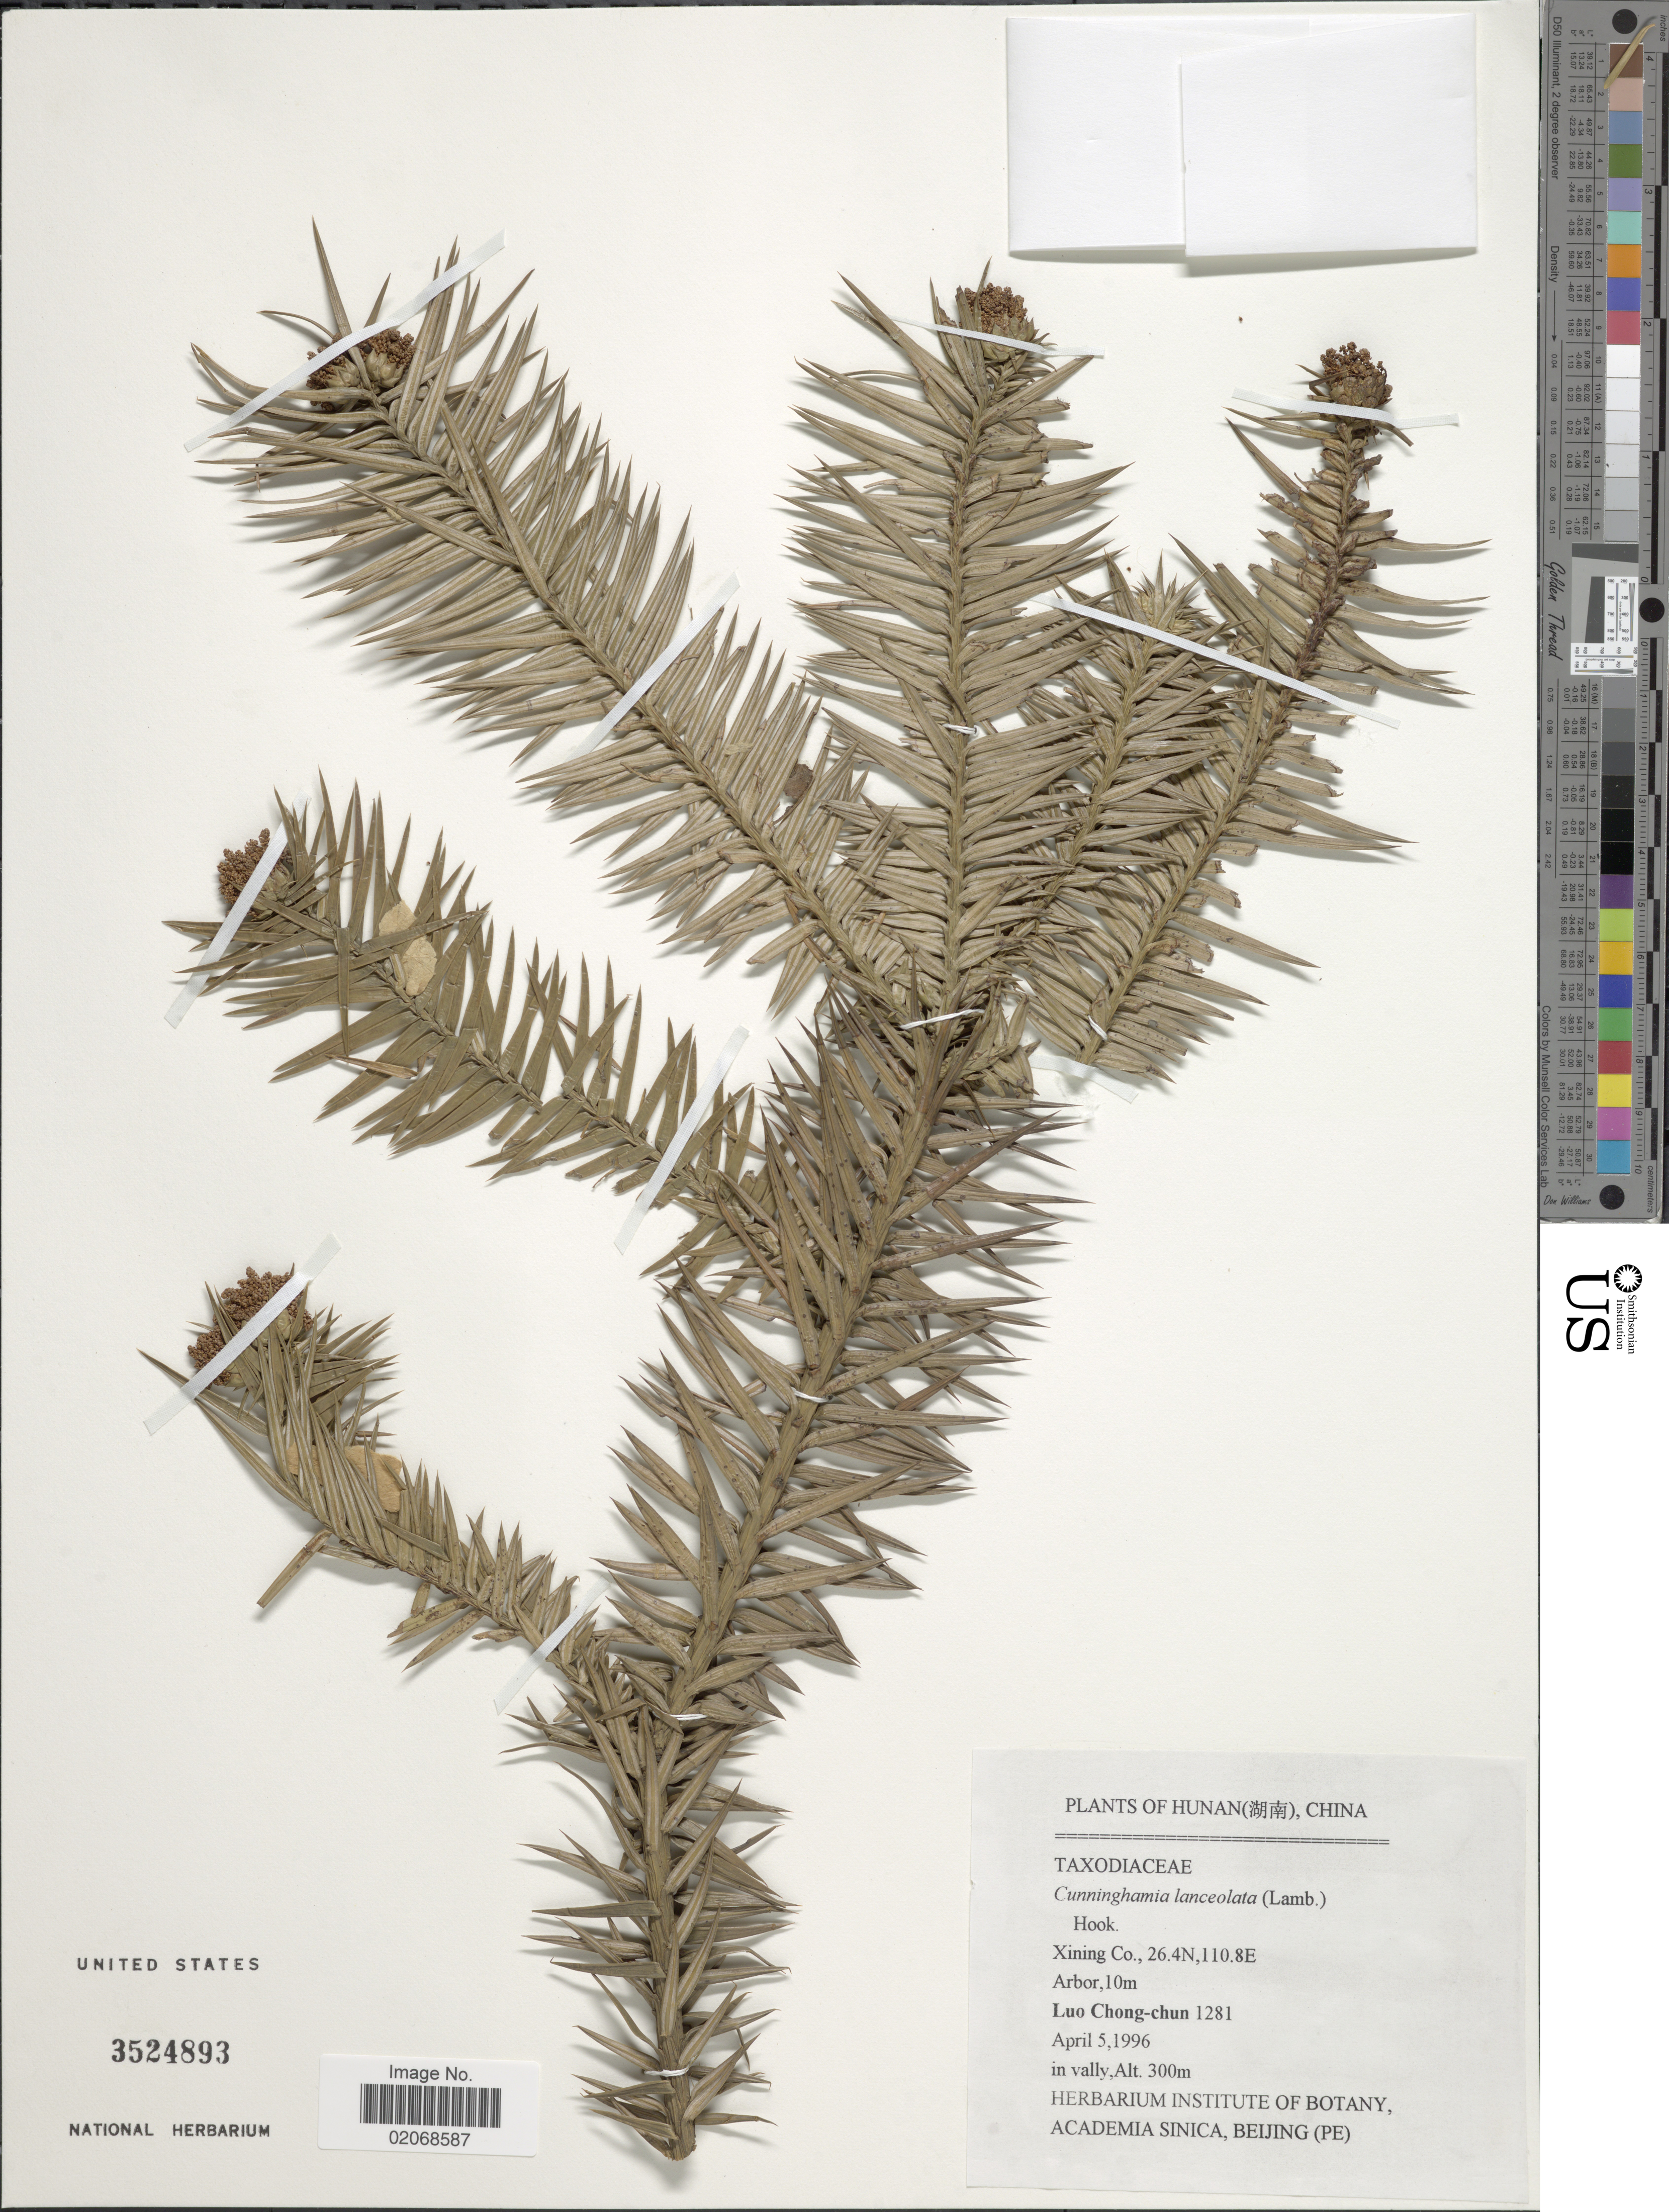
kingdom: Plantae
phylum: Tracheophyta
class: Pinopsida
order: Pinales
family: Cupressaceae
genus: Cunninghamia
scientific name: Cunninghamia lanceolata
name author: (Lamb.) Hook.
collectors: L. Chong-Chun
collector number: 1281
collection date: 1996-04-05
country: China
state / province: Hunan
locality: Hunan, Xining Co., in valley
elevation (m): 300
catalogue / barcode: US 3524893